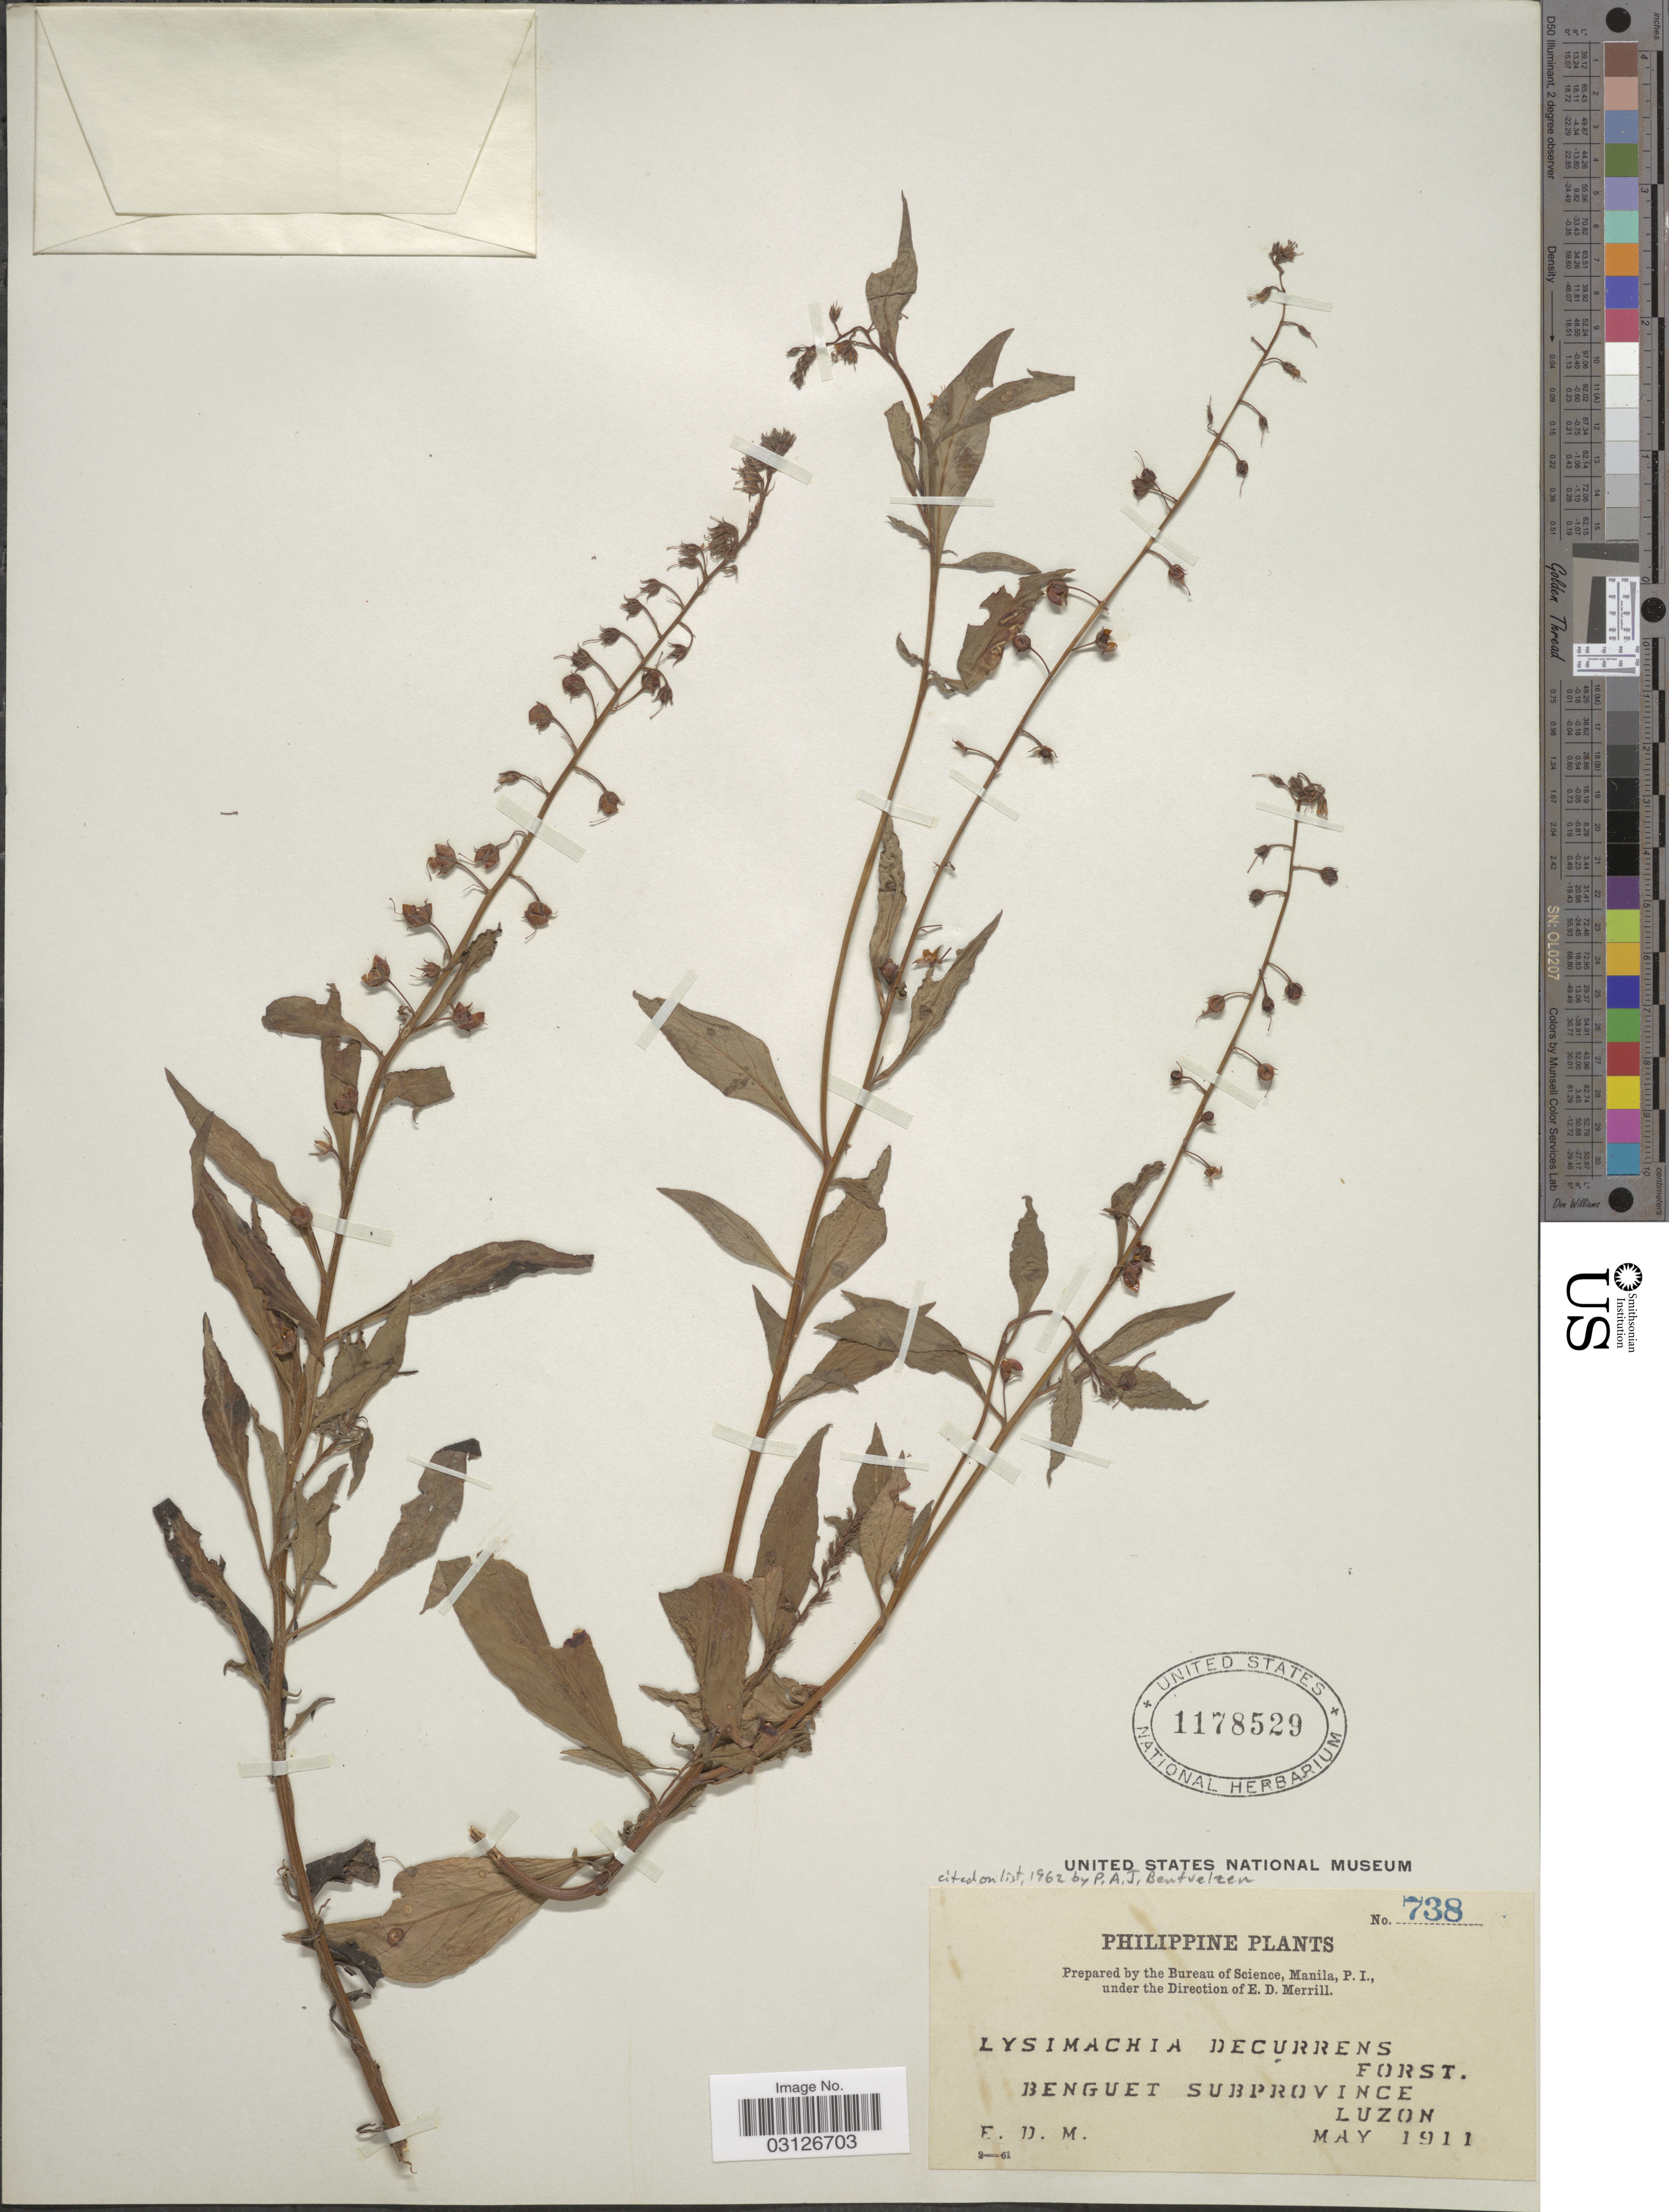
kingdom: Plantae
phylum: Tracheophyta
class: Magnoliopsida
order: Ericales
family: Primulaceae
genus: Lysimachia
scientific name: Lysimachia decurrens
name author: G. Forst.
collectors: E. D. Merrill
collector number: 738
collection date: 1911-05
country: Philippines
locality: Benguet Subprovince. Luzon.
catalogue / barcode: US 1178529